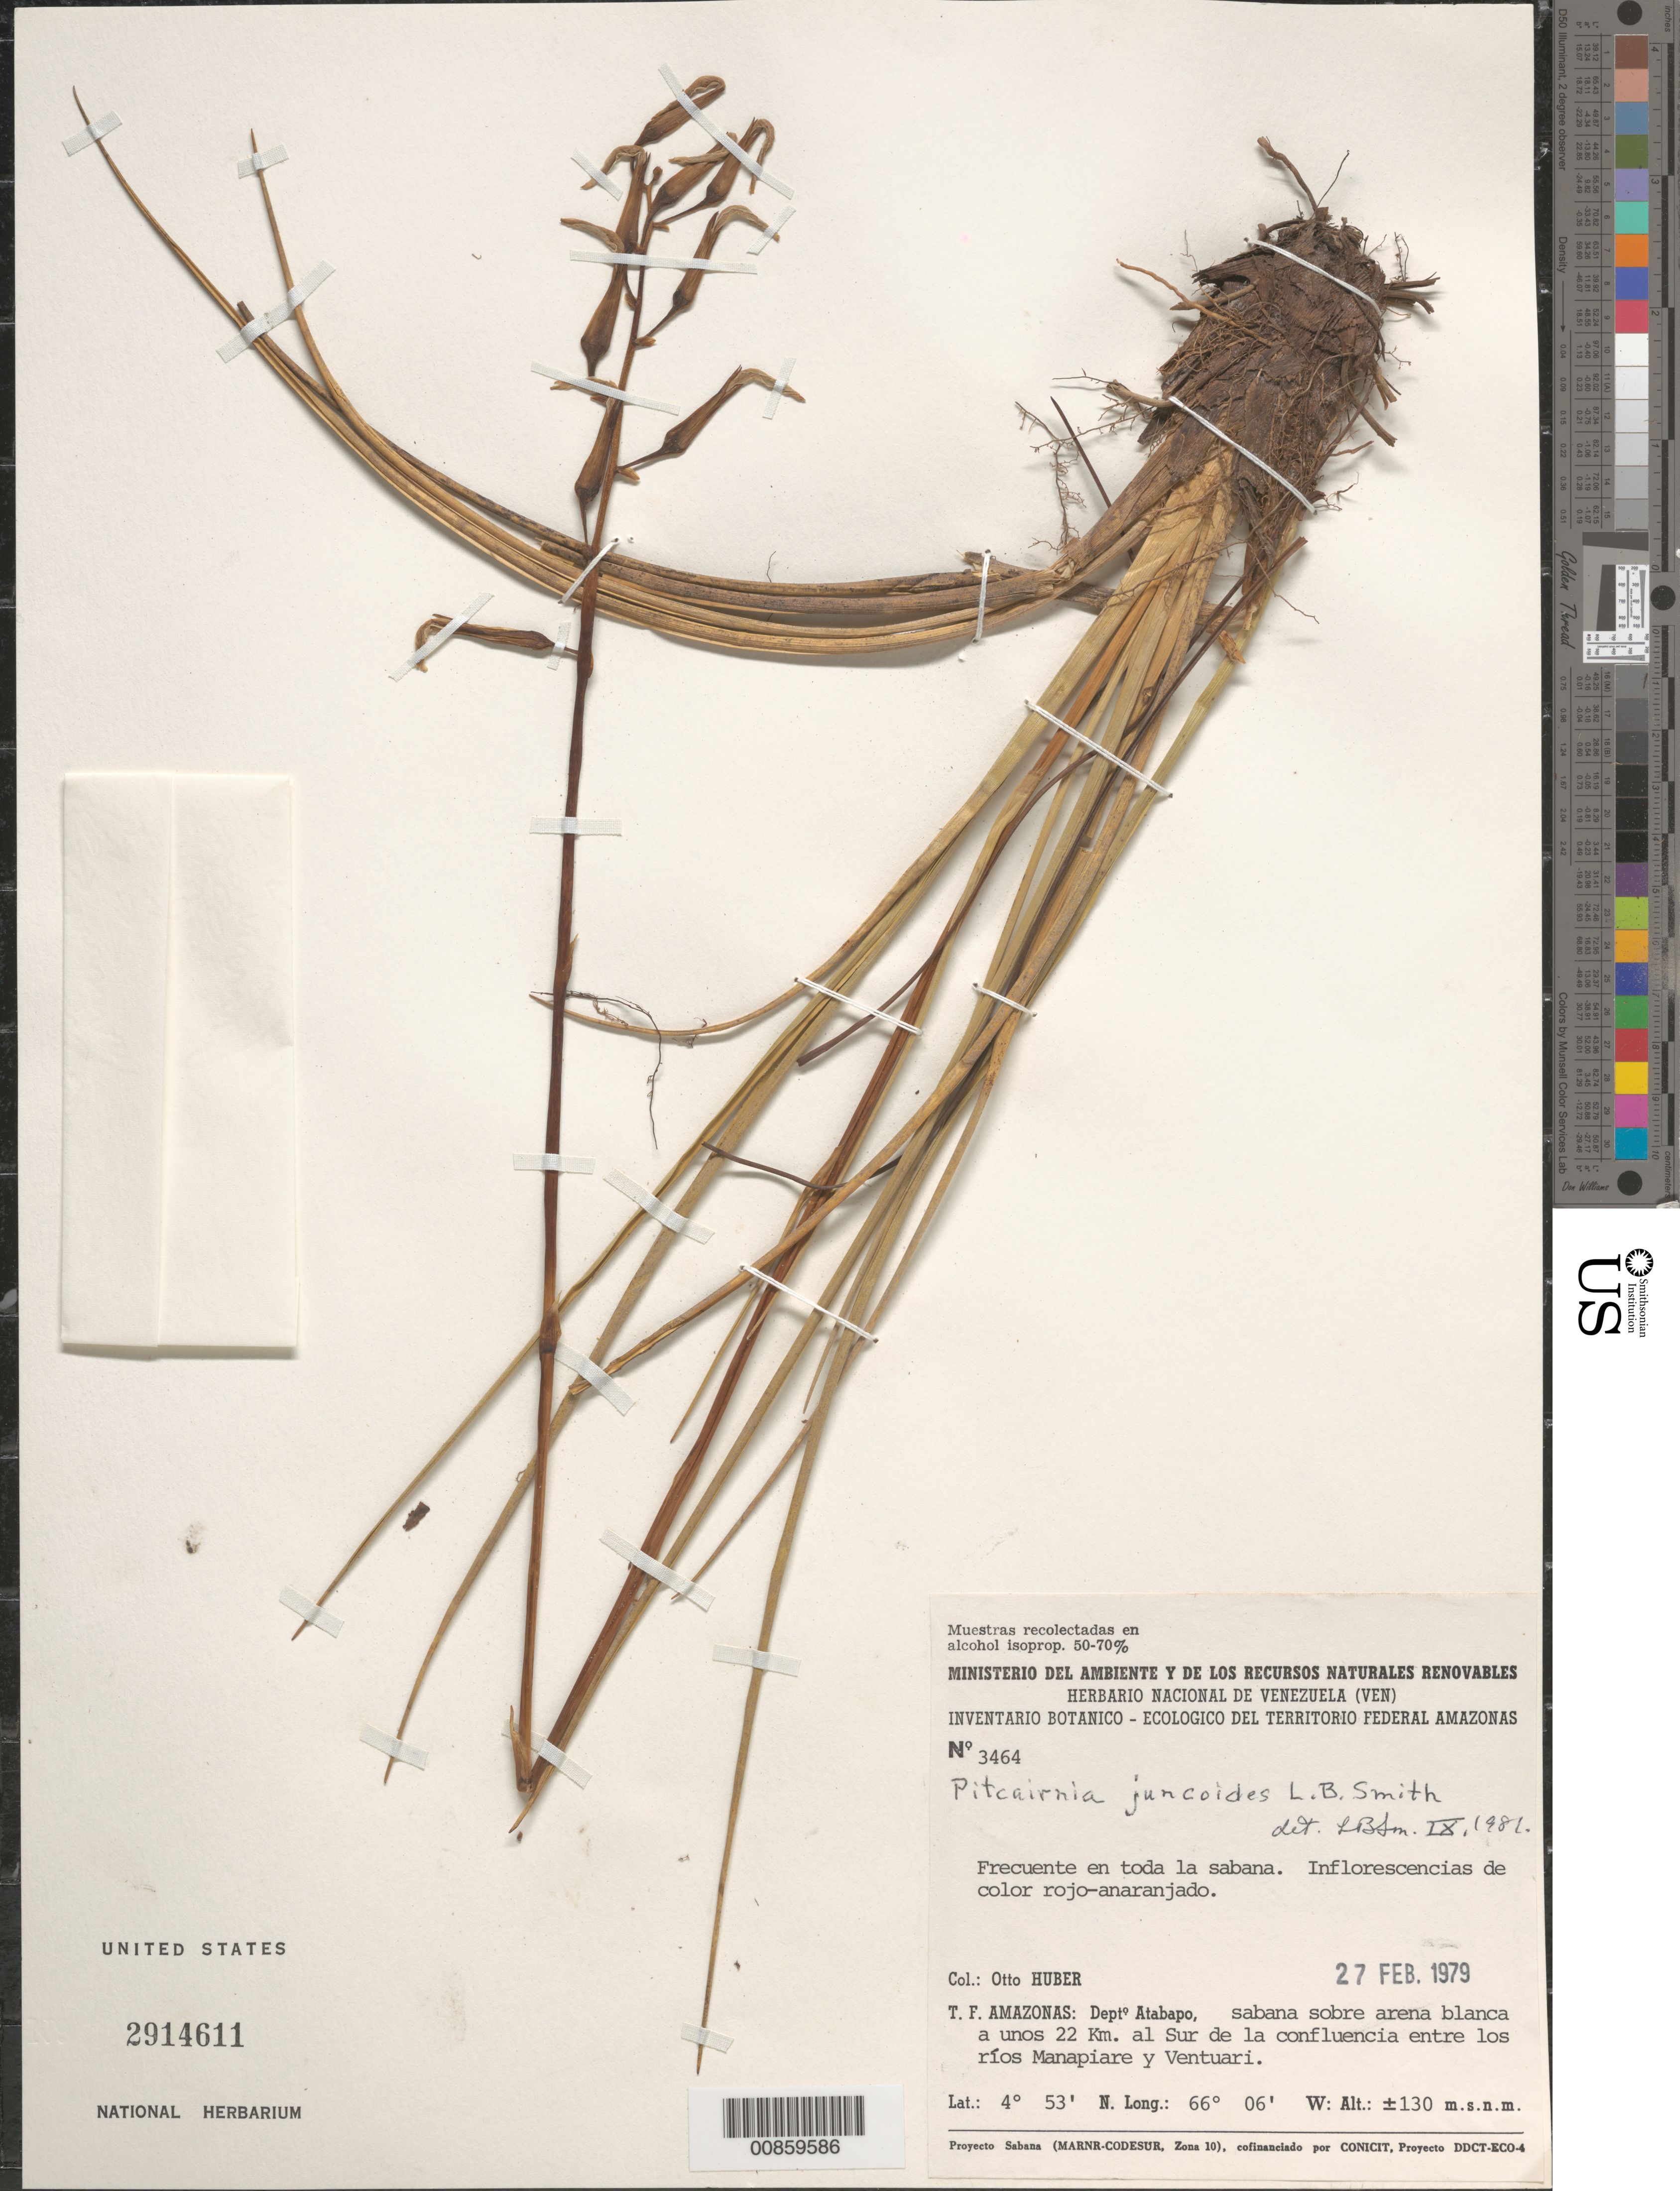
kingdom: Plantae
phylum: Tracheophyta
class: Liliopsida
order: Poales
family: Bromeliaceae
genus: Pitcairnia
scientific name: Pitcairnia juncoides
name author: L.B. Sm.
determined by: Smith, Lyman B., (US), NMNH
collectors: O. Huber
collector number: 3464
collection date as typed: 27-Feb-79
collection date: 1979-02-27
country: Venezuela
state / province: Amazonas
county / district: Atabapo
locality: Río Manapiare, a unos 15 km S de desembocadura, en el Río Ventuarí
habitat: Sabana sobre arena blanca; en toda la sabana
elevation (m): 130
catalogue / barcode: US 2914611